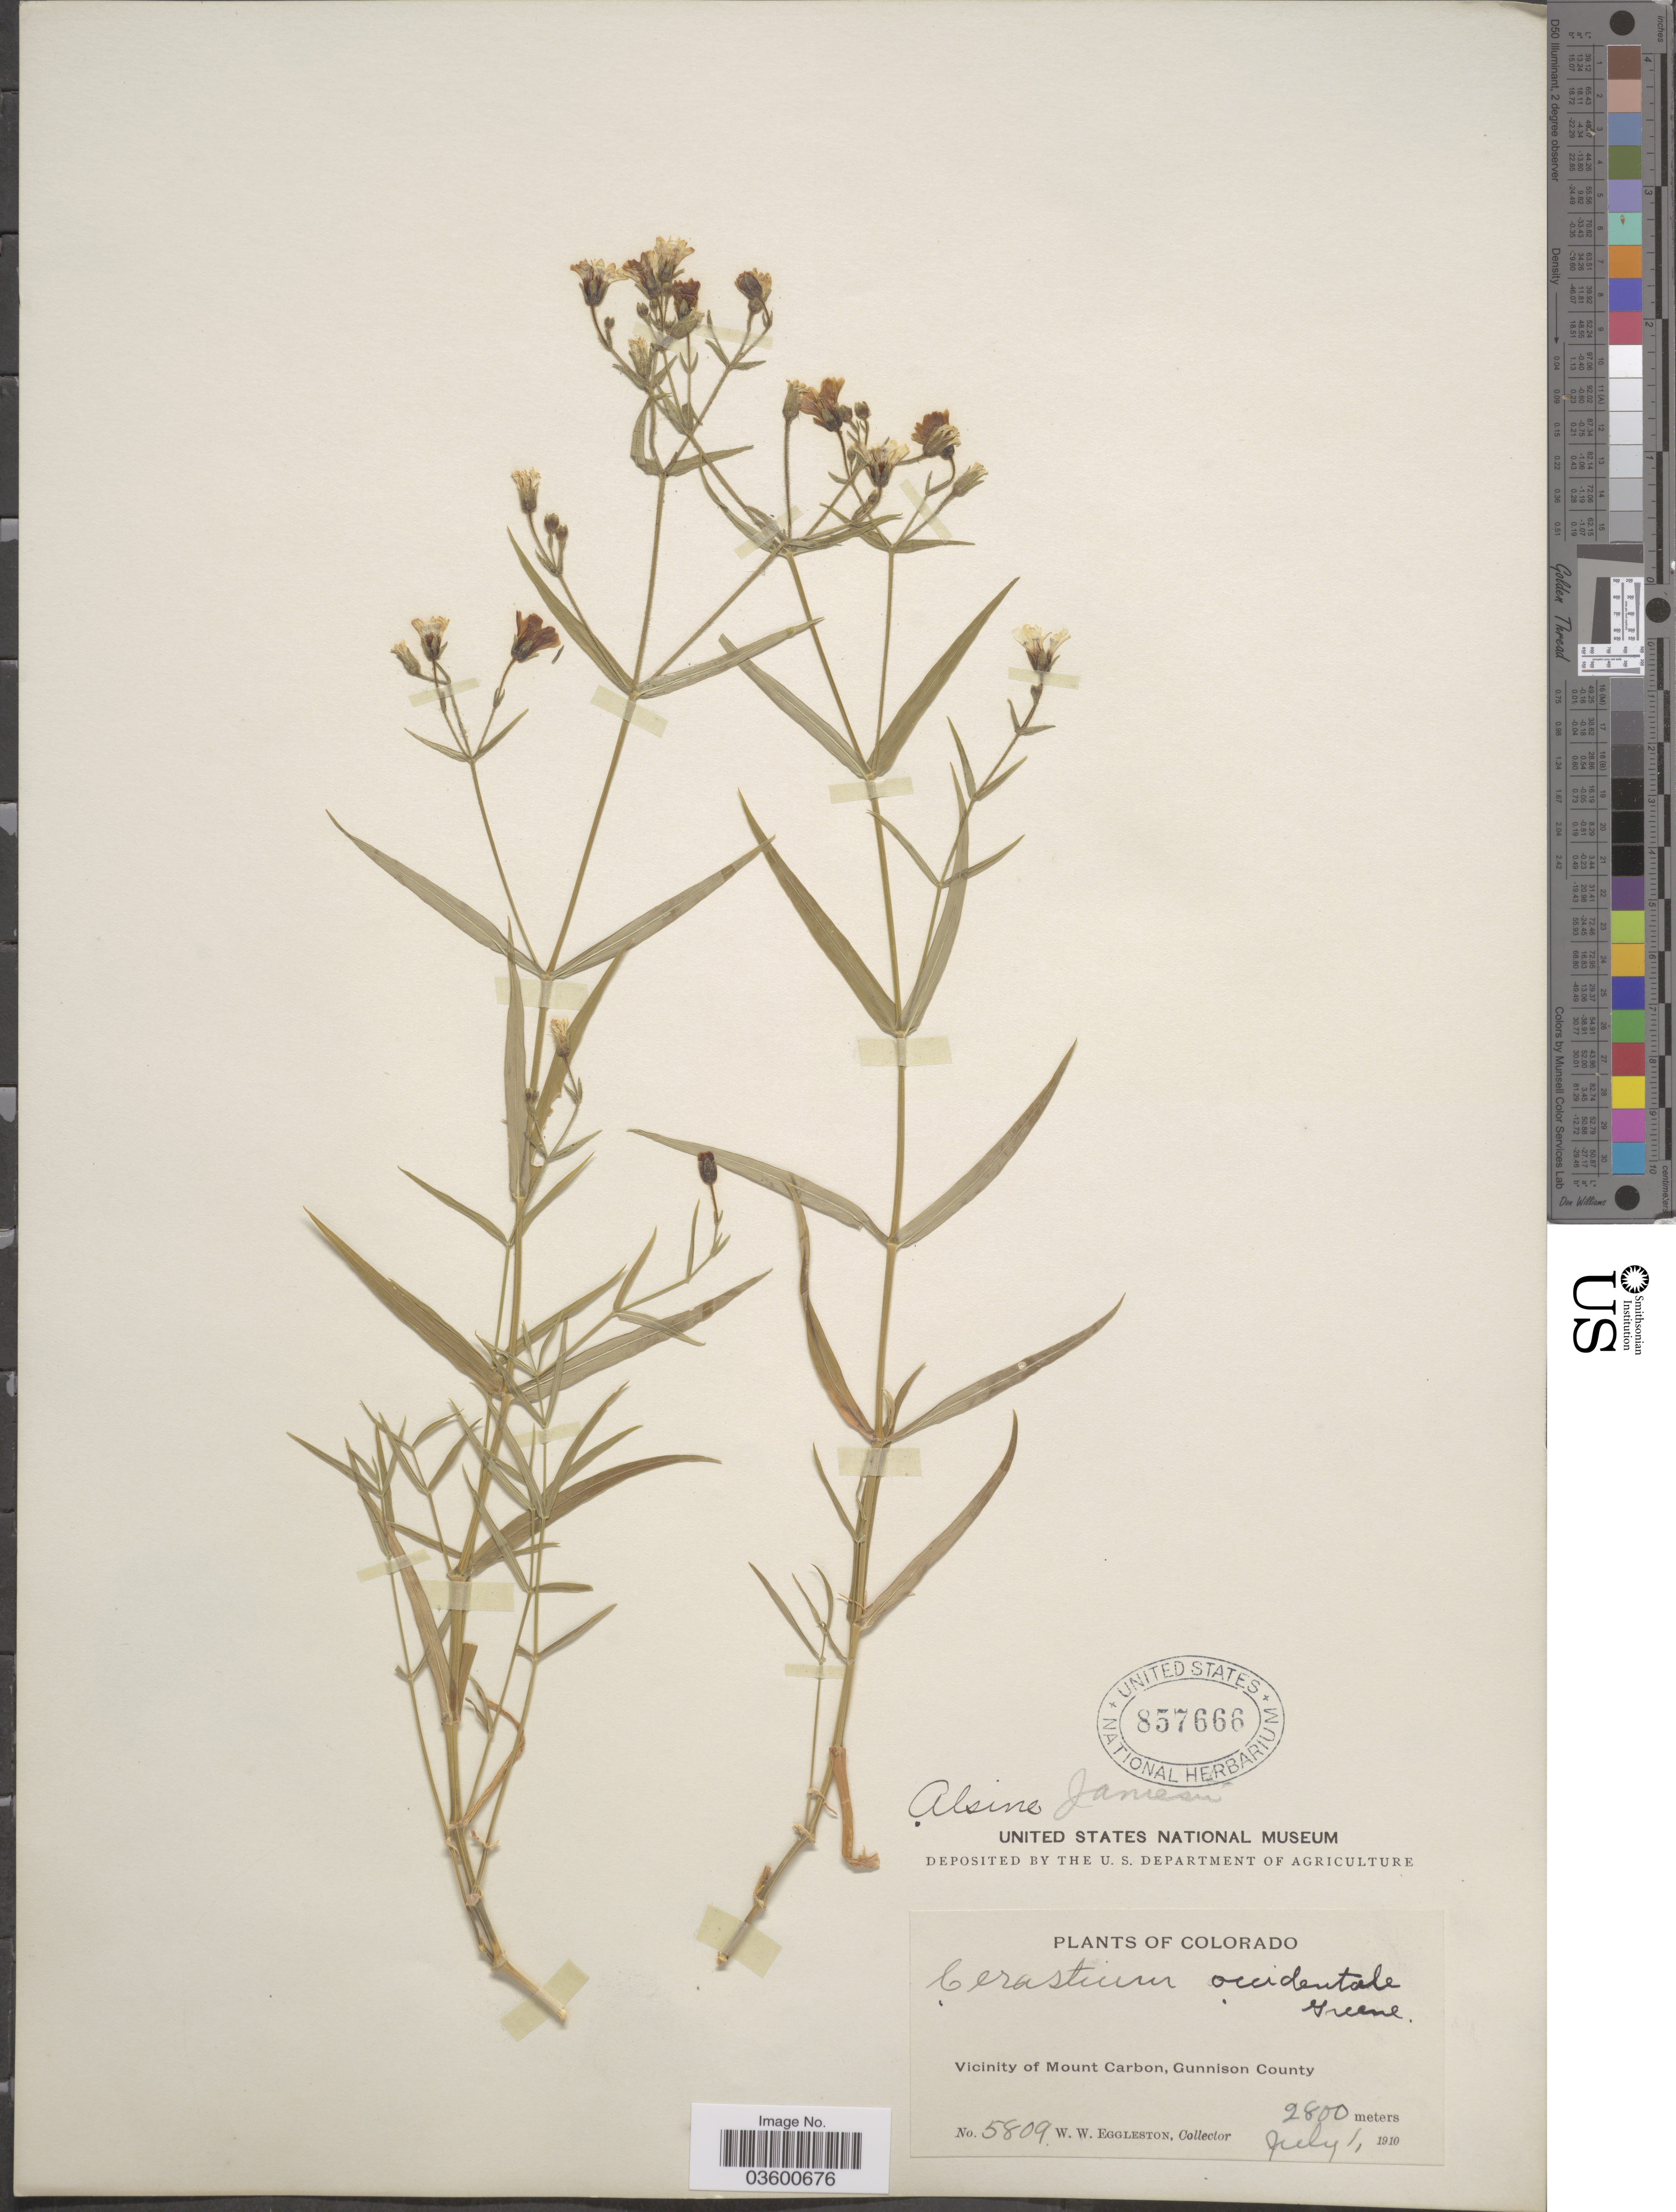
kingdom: Plantae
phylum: Tracheophyta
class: Magnoliopsida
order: Caryophyllales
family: Caryophyllaceae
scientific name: Torreyostellaria jamesiana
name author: (Torr.) Gang Yao et al.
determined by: Strong, M. T., (US), Smithsonian Institution - National Museum of Natural History (UNITED STATES)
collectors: W. W. Eggleston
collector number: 5809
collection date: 1910-07-01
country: United States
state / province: Colorado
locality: Vicinity of Mount Carbon, Gunnison County.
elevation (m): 2800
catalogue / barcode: US 857666